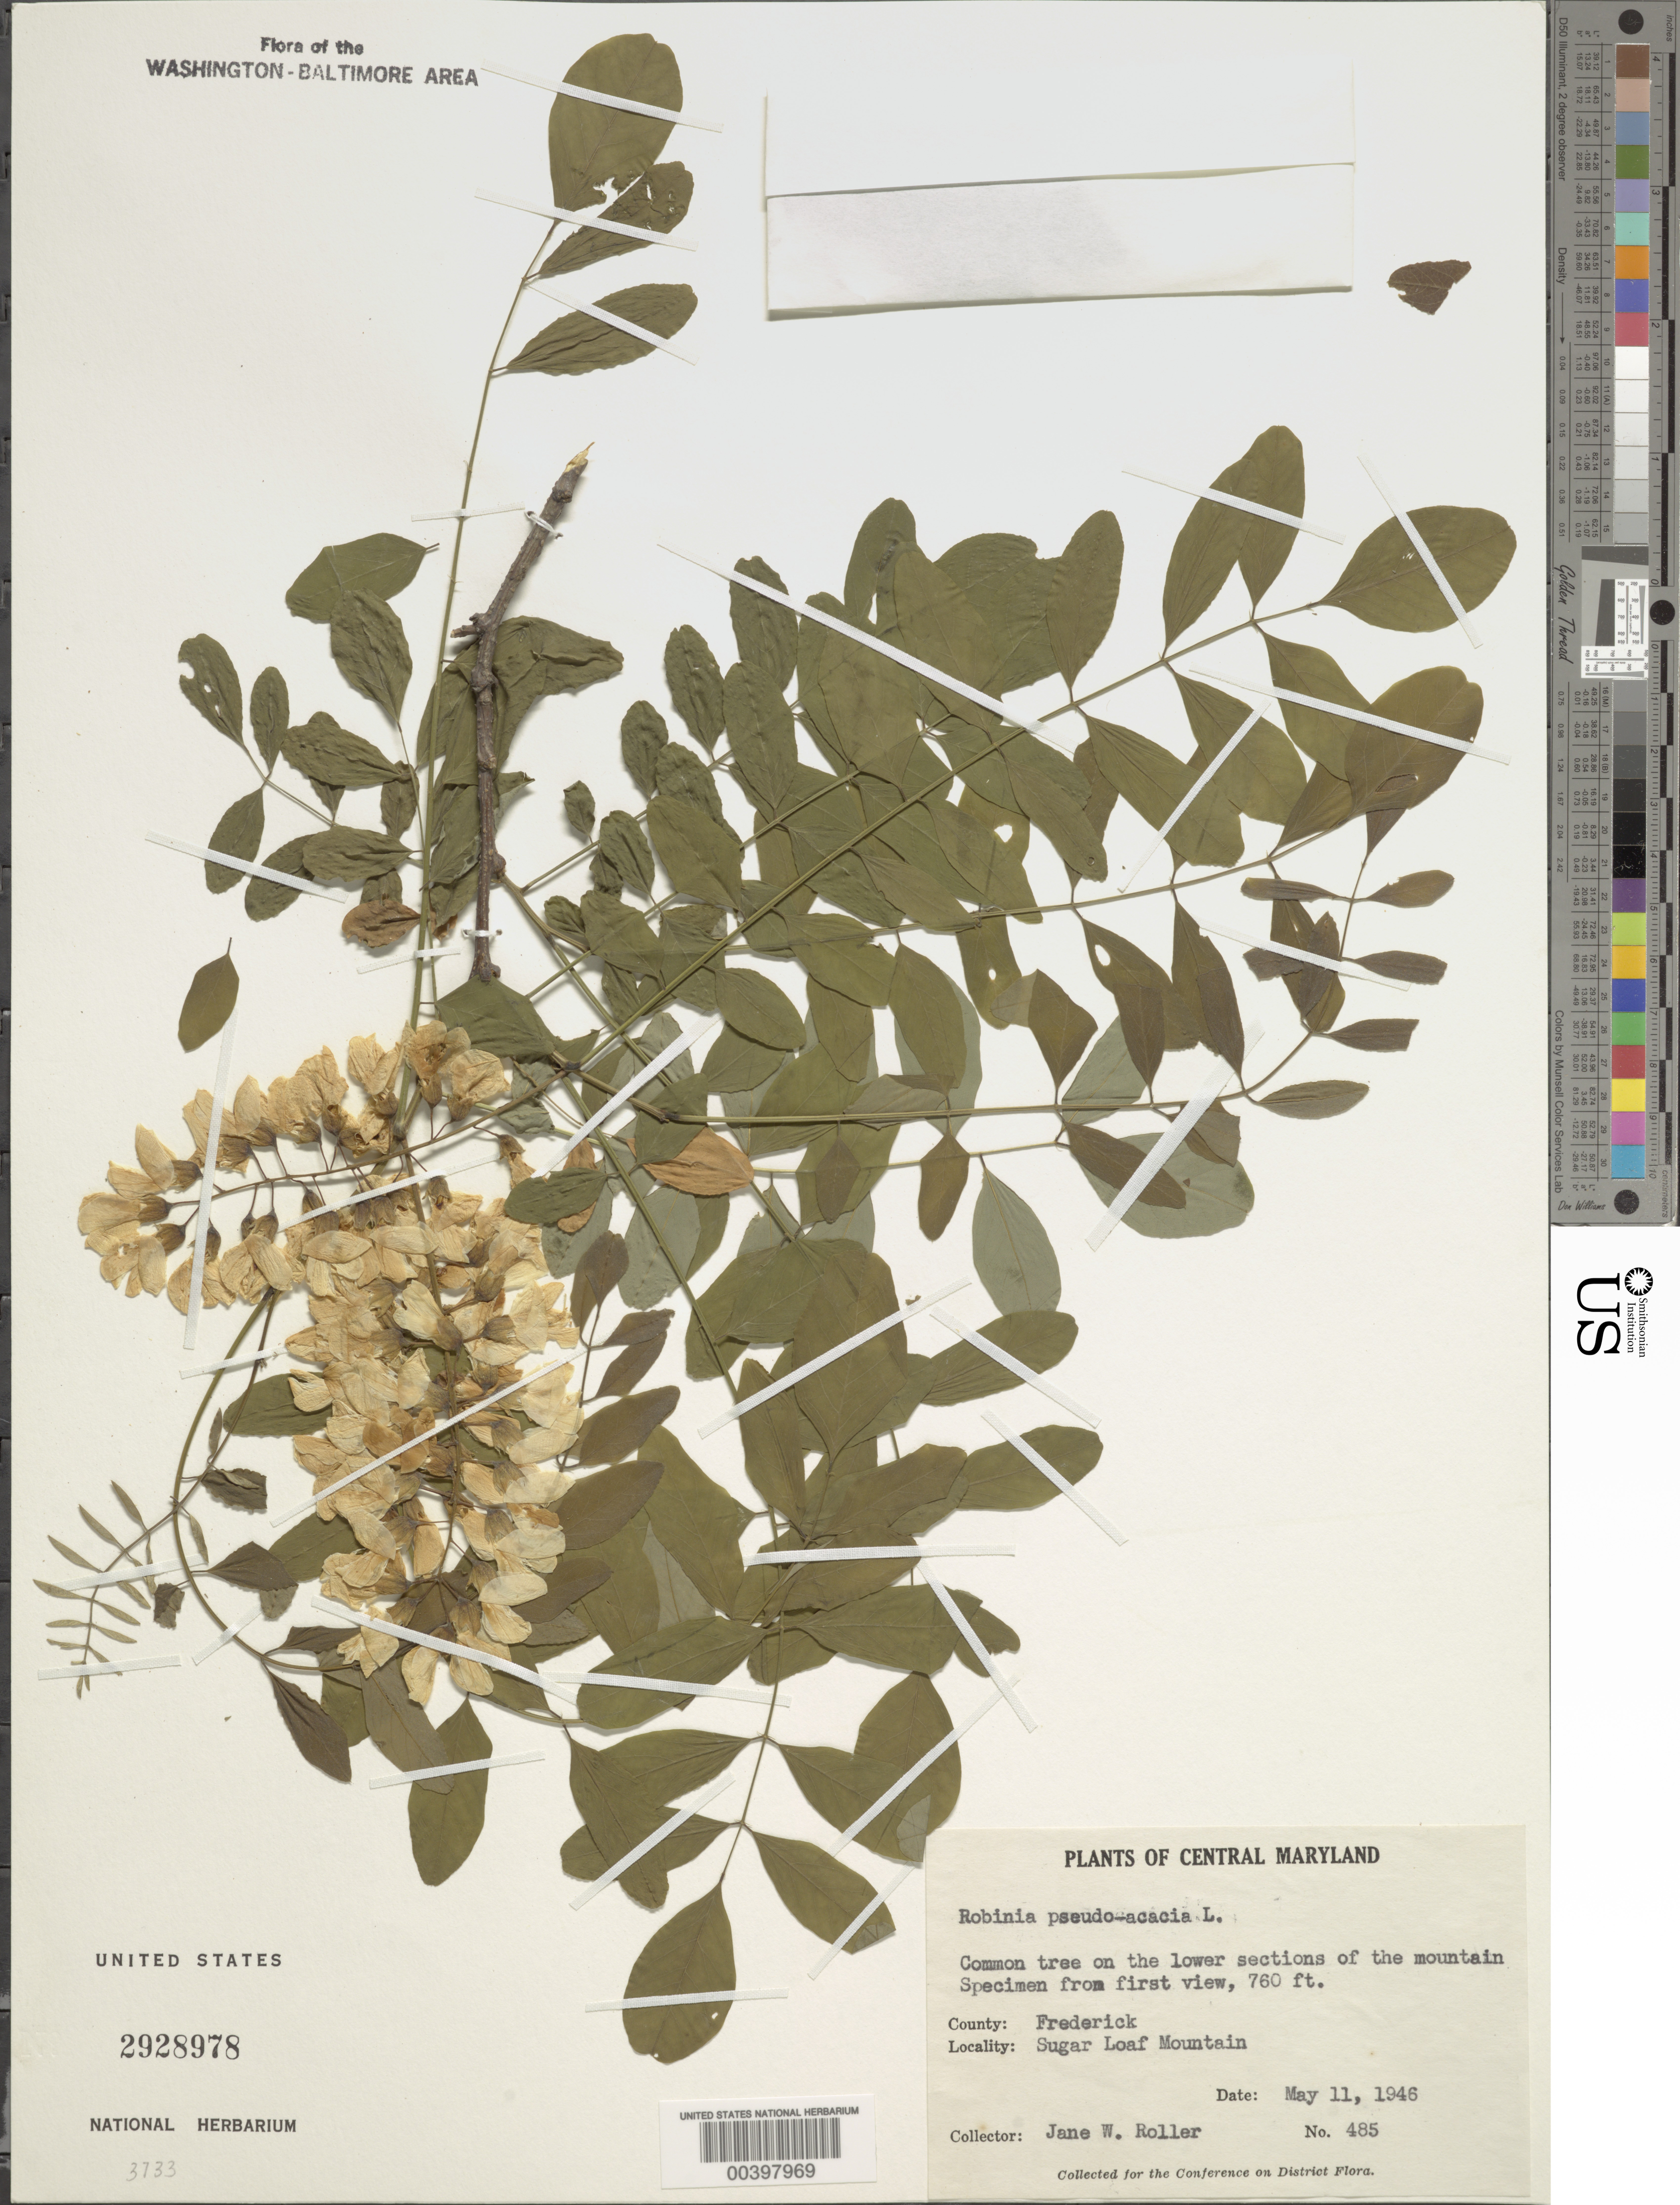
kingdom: Plantae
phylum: Tracheophyta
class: Magnoliopsida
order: Fabales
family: Fabaceae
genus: Robinia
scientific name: Robinia pseudoacacia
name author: L.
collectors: J. W. Roller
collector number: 485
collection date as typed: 11 May 1946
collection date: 1946-05-11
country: United States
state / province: Maryland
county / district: Frederick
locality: Sugar Loaf Mountain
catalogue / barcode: US 2928978